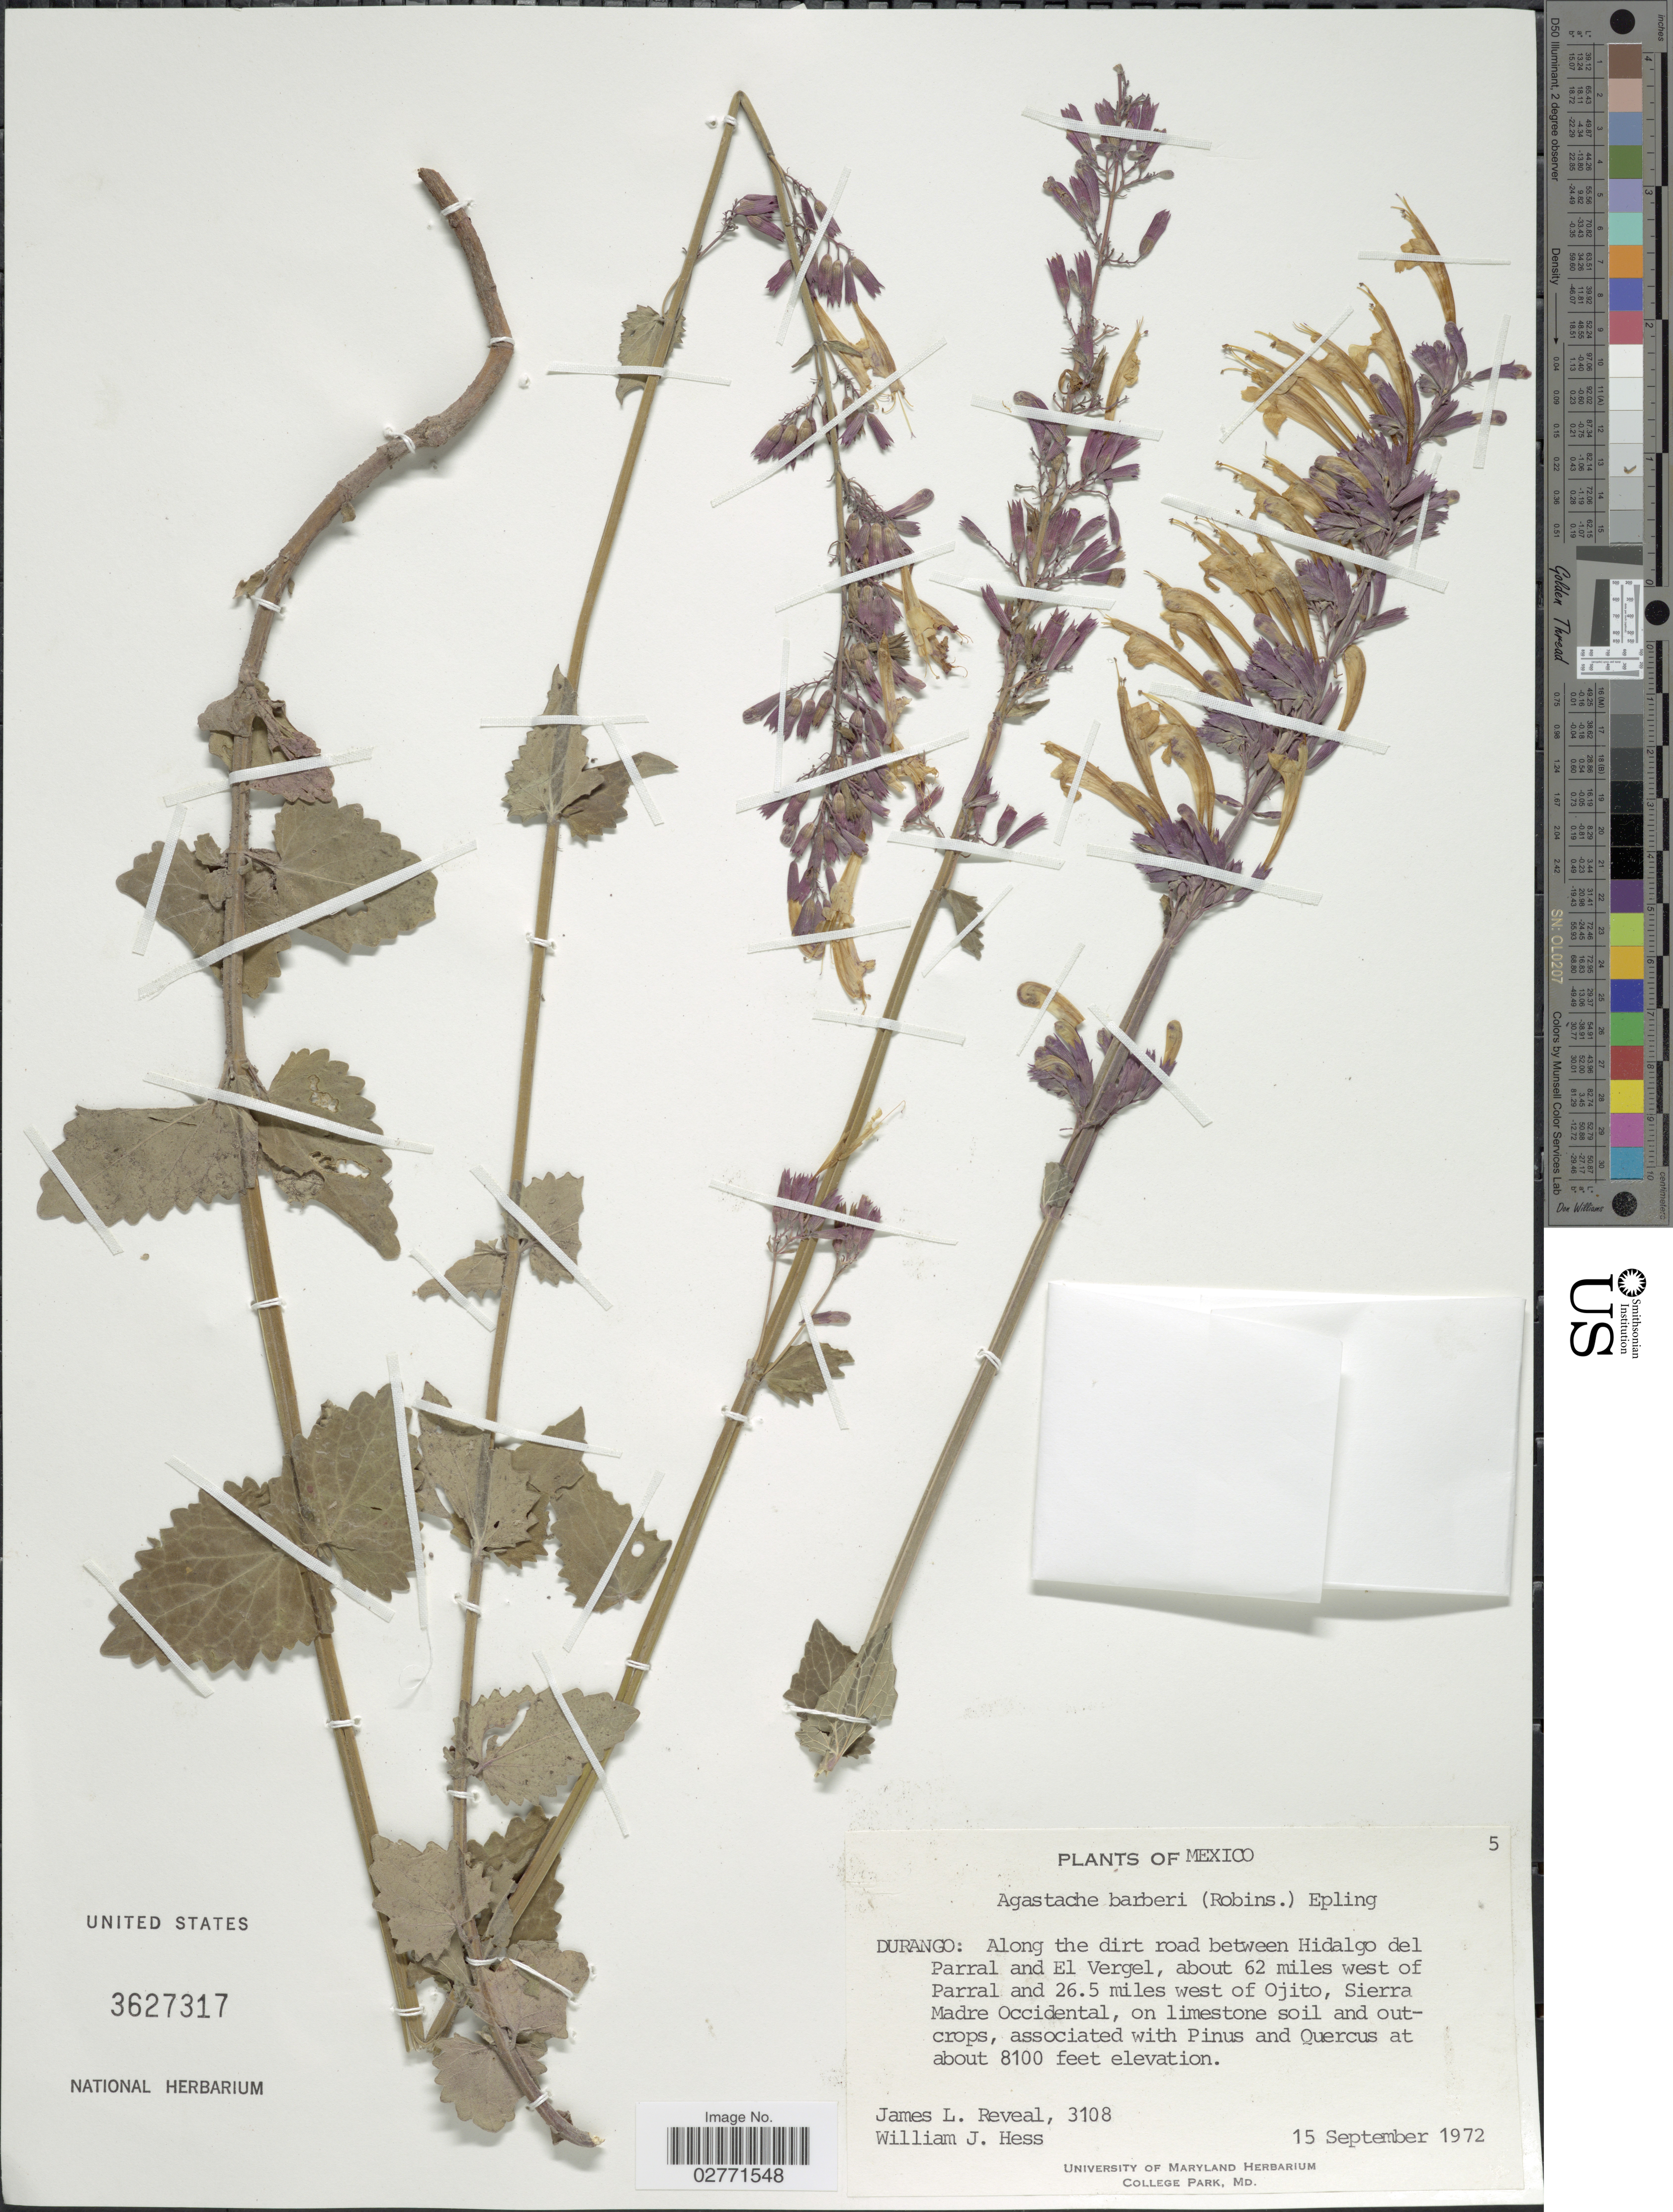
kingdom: Plantae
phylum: Tracheophyta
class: Magnoliopsida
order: Lamiales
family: Lamiaceae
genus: Agastache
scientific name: Agastache barberi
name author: (B.L. Rob.) Epling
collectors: J. L. Reveal & W. Hess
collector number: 3108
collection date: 1972-09-15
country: Mexico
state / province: Durango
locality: Along the dirt road between Hidalgo del Parral and El Vergel, about 62 miles west of Parral and 26.5 miles west of Ojito, Sierra Madre Occidental.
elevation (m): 2469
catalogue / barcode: US 3627317